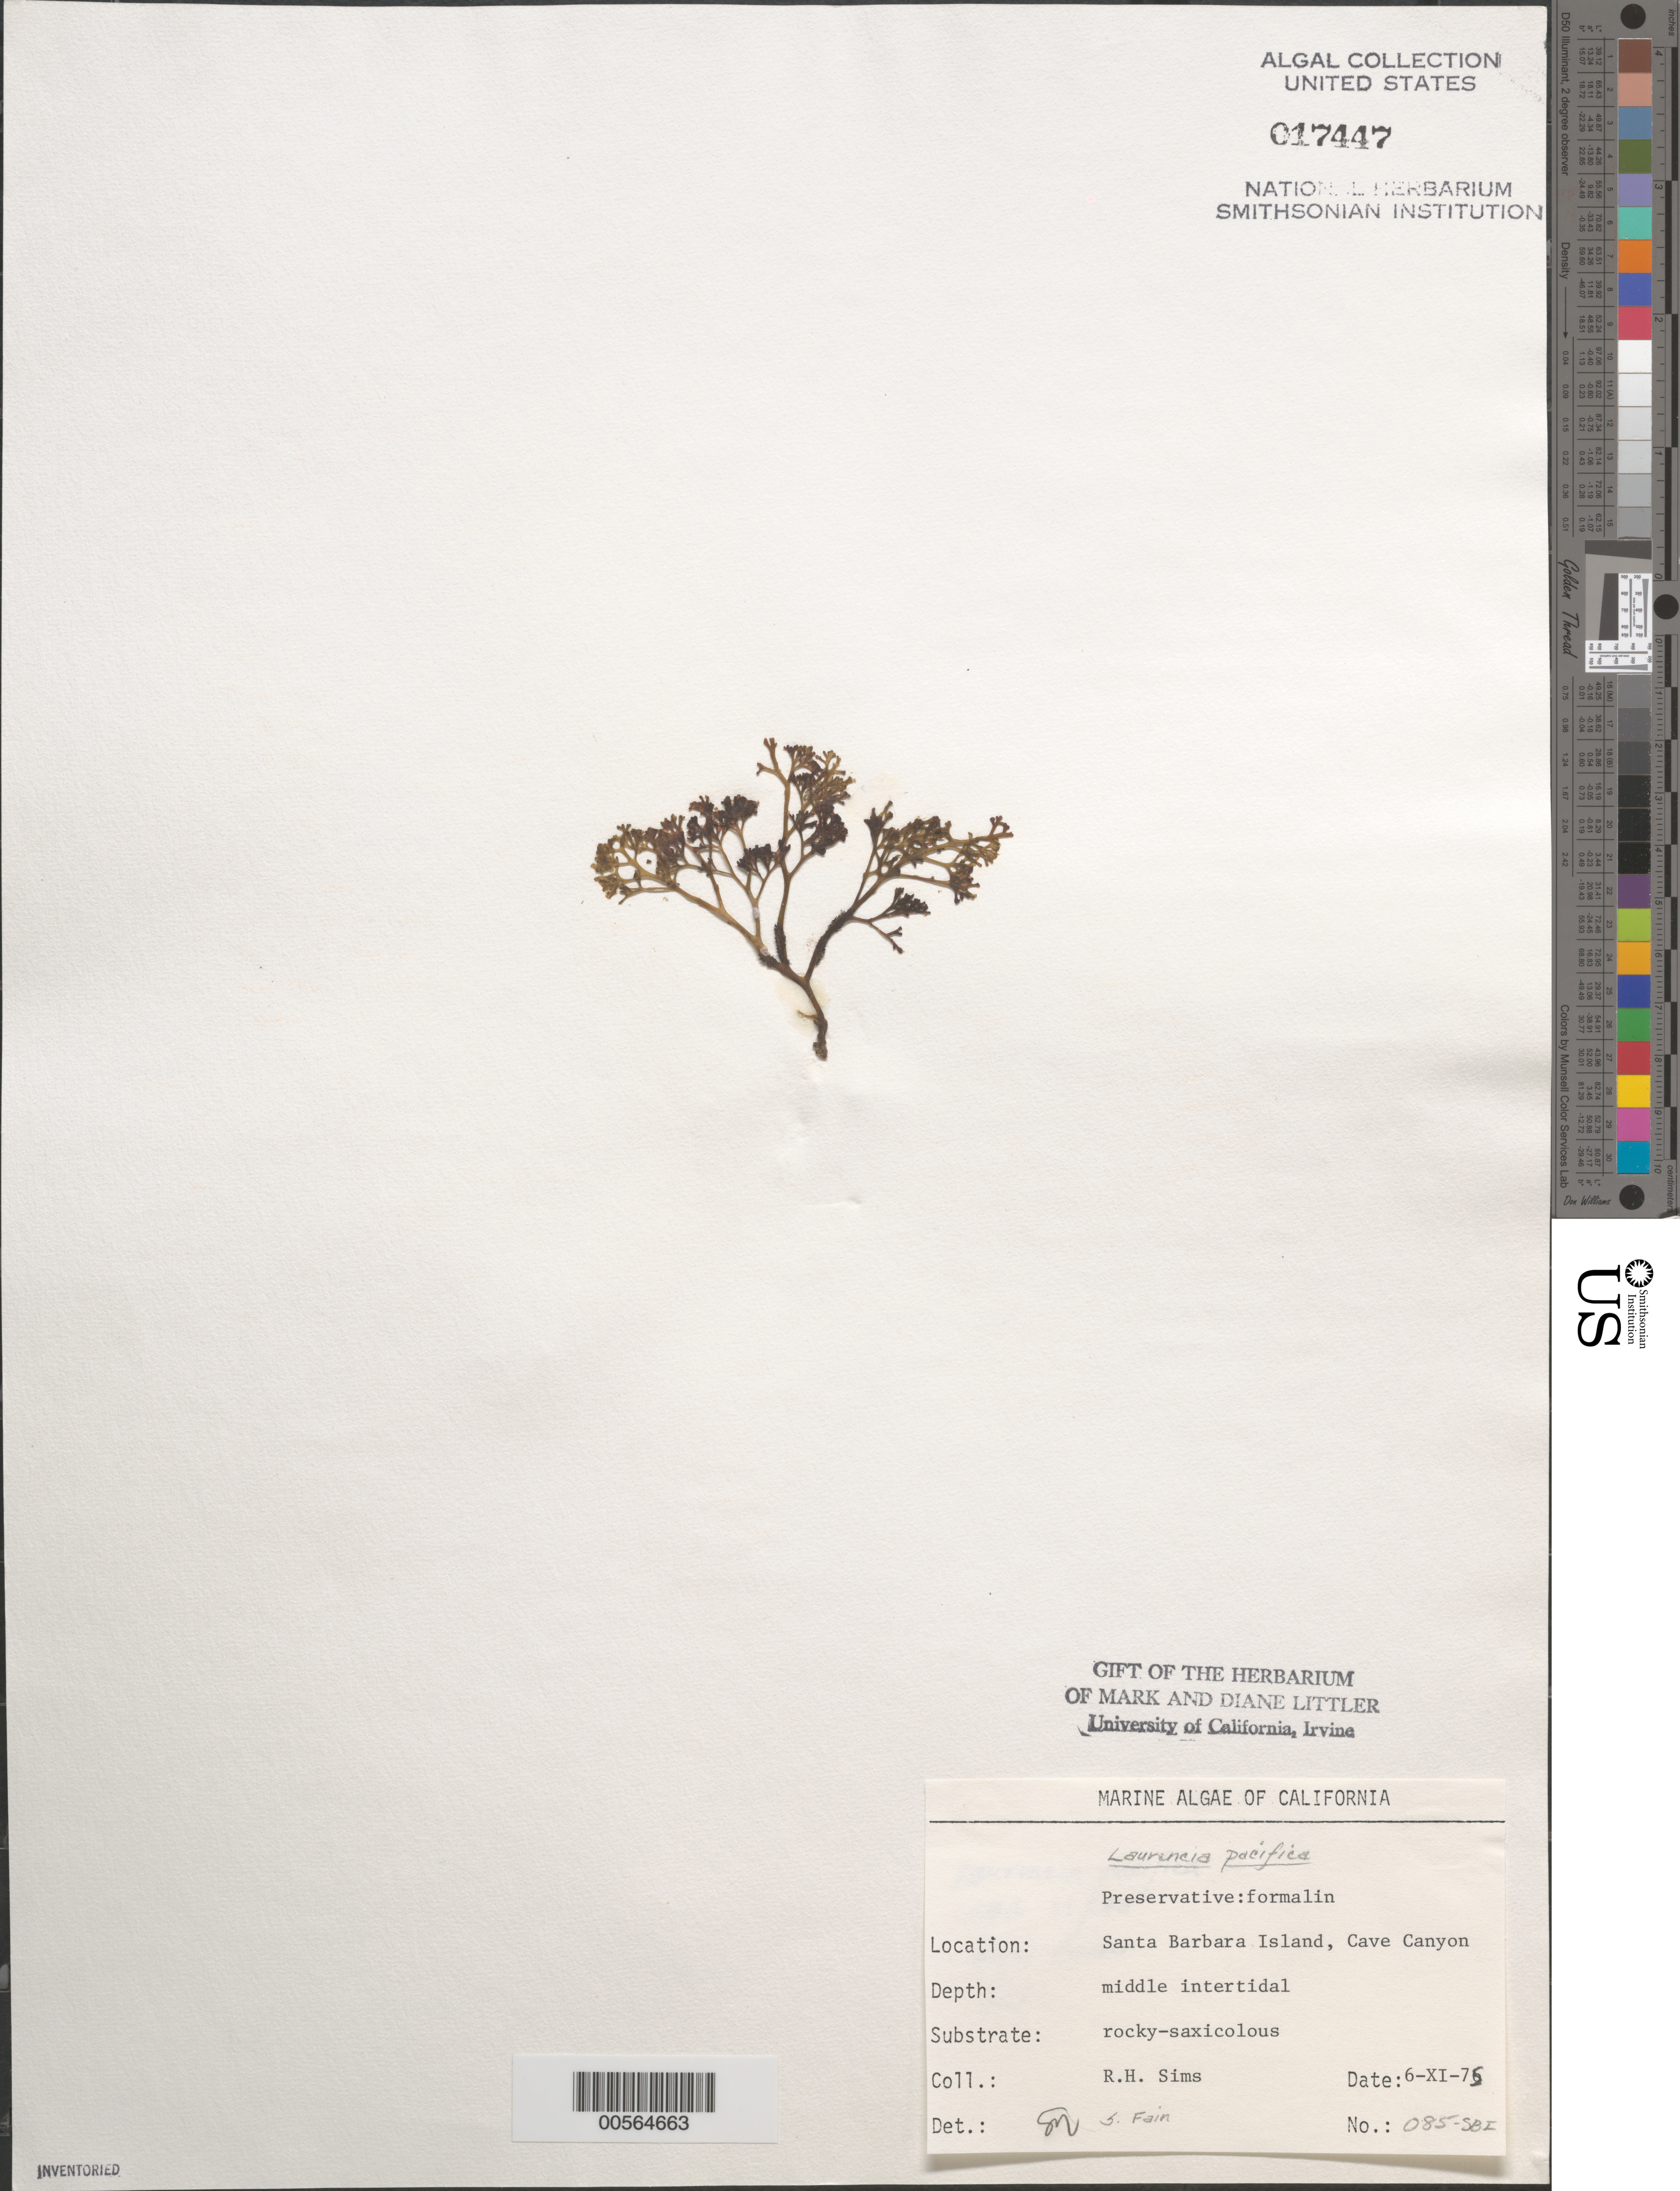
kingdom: Plantae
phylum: Rhodophyta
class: Florideophyceae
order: Ceramiales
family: Rhodomelaceae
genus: Laurencia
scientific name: Laurencia pacifica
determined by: Murray, S. N.; Fain, S. R.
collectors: R. H. Sims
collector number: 085-sbi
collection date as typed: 06 Nov 1975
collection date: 1975-11-06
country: United States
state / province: California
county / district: Santa Barbara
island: Santa Barbara Island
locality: Cave Canyon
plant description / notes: BLM-SOCALBIGHT Rocky Intertidal Survey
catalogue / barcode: US 17447